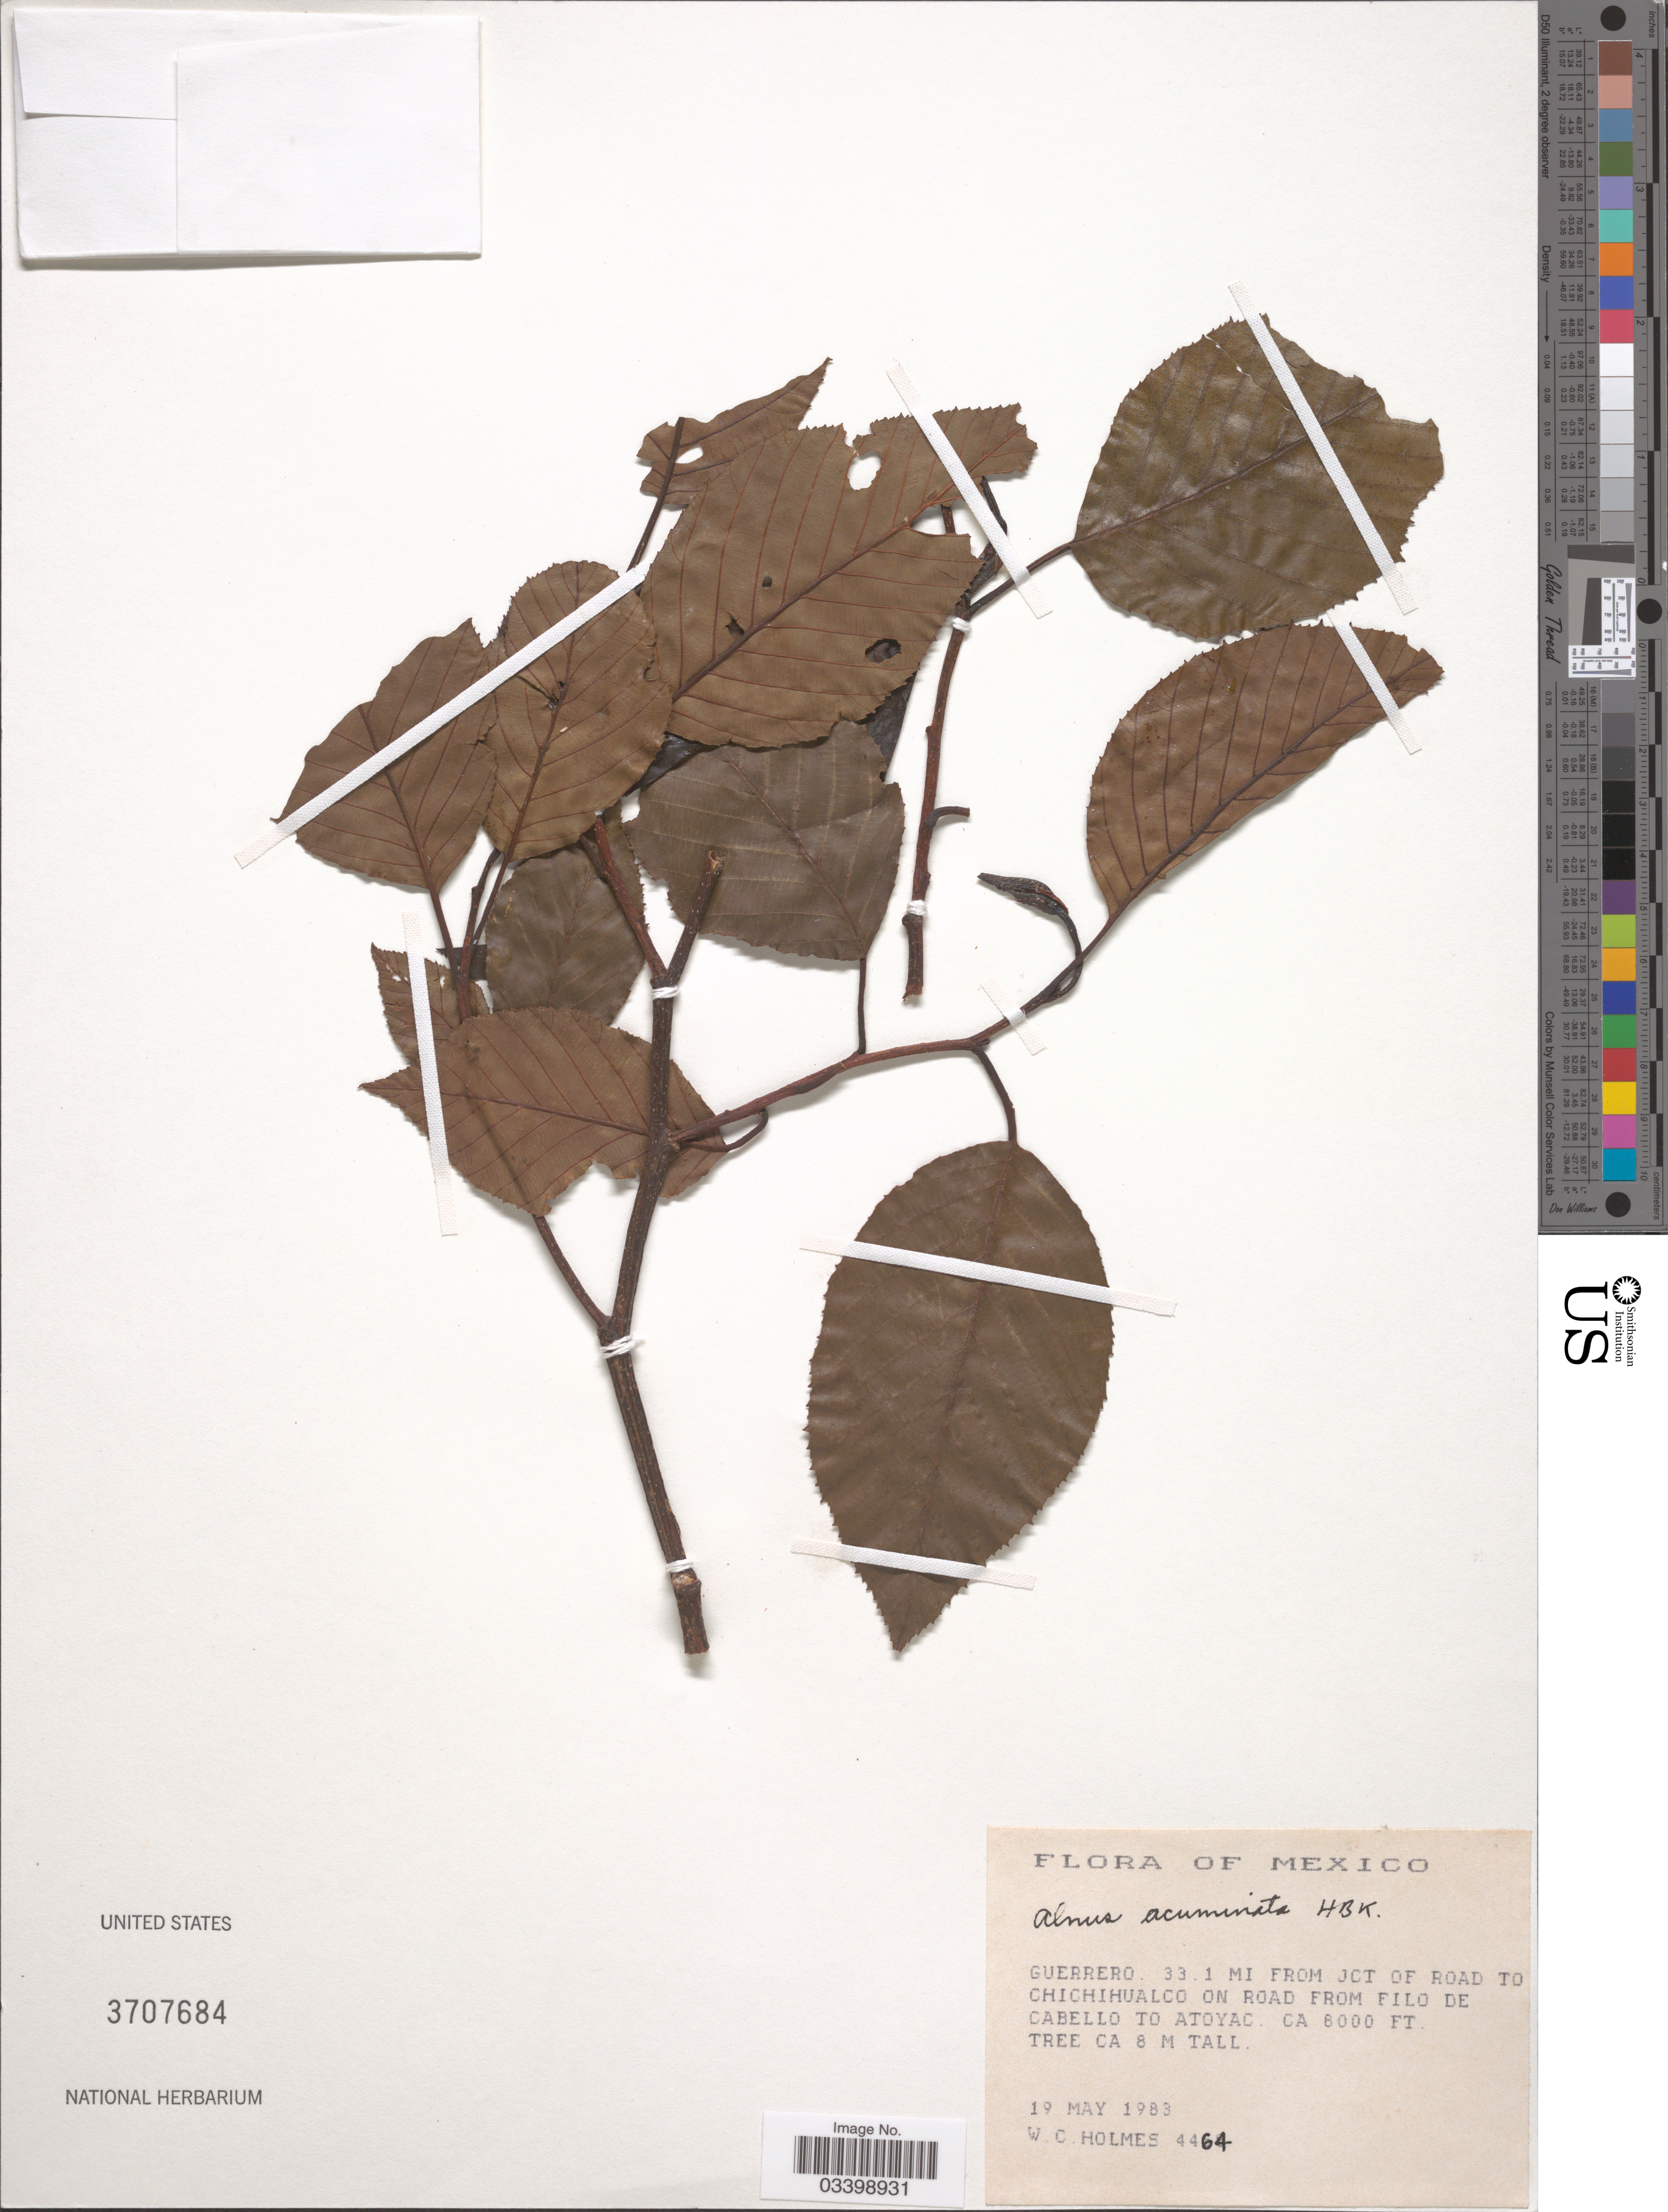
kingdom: Plantae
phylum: Tracheophyta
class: Magnoliopsida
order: Fagales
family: Betulaceae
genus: Alnus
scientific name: Alnus acuminata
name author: Kunth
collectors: W. Holmes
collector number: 4464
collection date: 1983-05-19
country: Mexico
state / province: Guerrero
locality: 33.1 mi from JCT of road to Chichihualco on road from Filo de Cabello to Atoyac.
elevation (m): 2438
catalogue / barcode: US 3707684